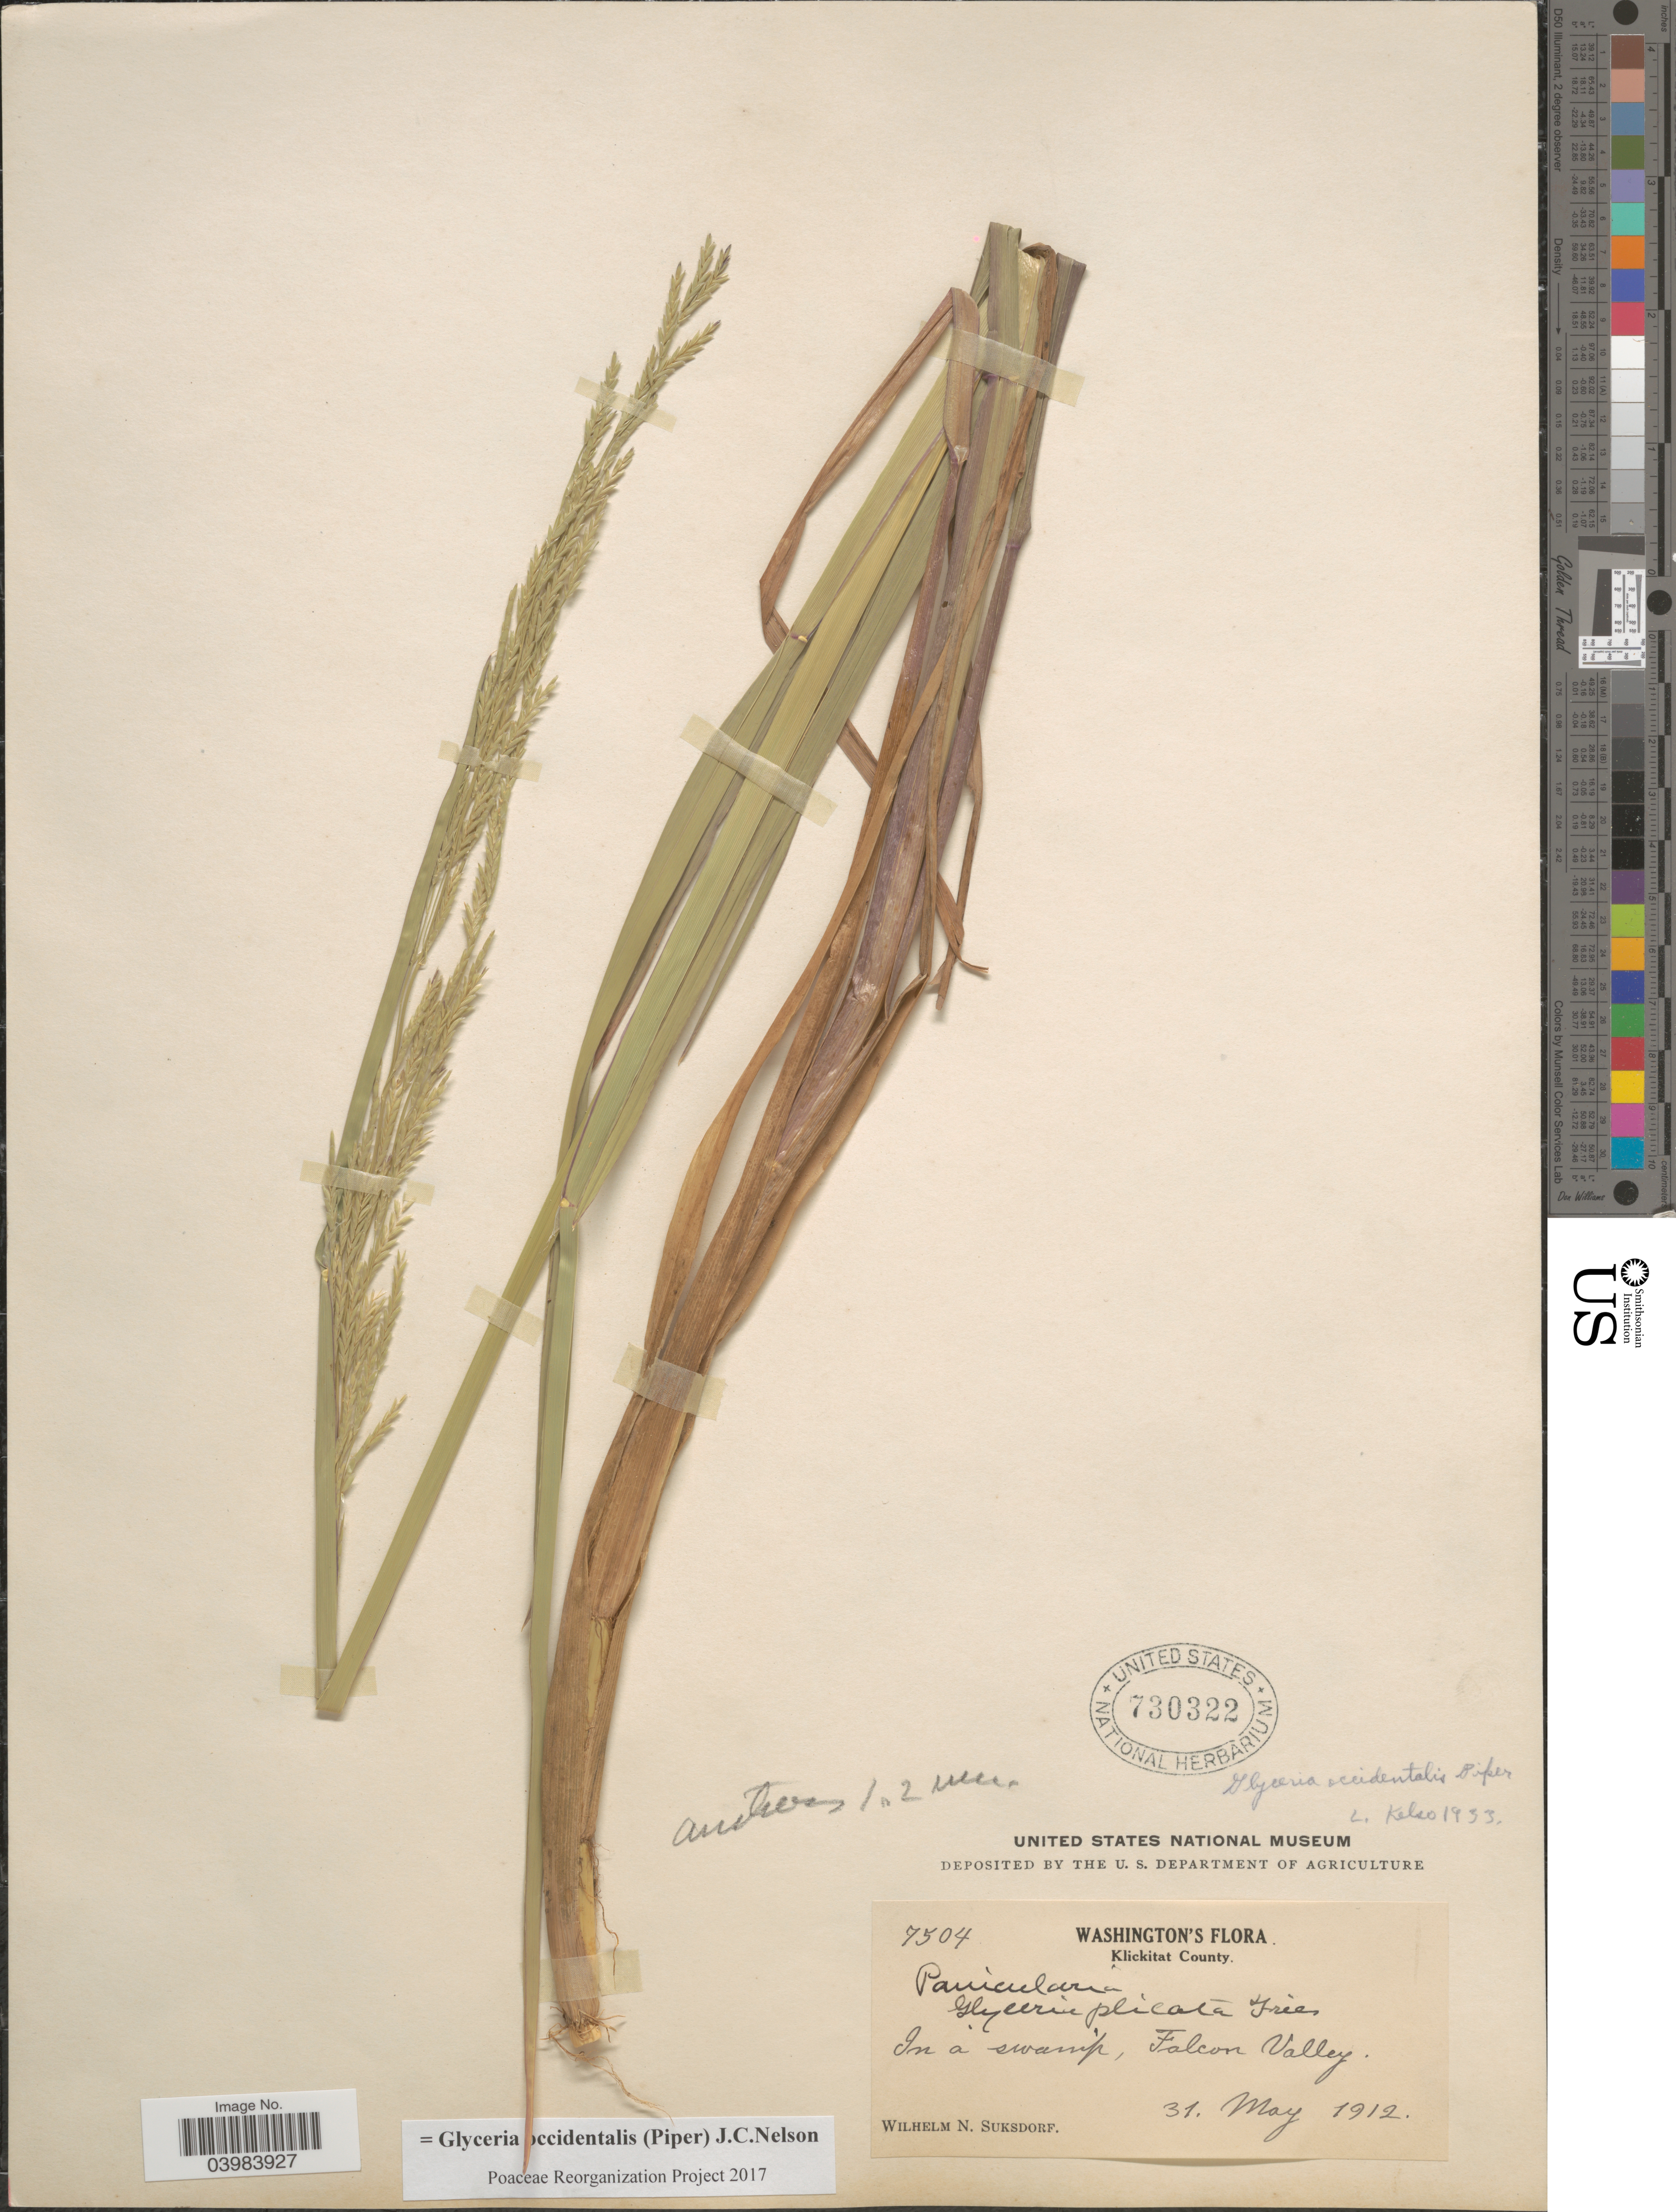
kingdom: Plantae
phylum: Tracheophyta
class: Liliopsida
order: Poales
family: Poaceae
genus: Glyceria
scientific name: Glyceria occidentalis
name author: (Piper) J.C. Nelson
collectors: W. N. Suksdorf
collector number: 7504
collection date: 1912-05-31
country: United States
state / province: Washington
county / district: Klickitat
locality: Klickitat County. In a swamp, Falcon Valley.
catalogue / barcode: US 730322